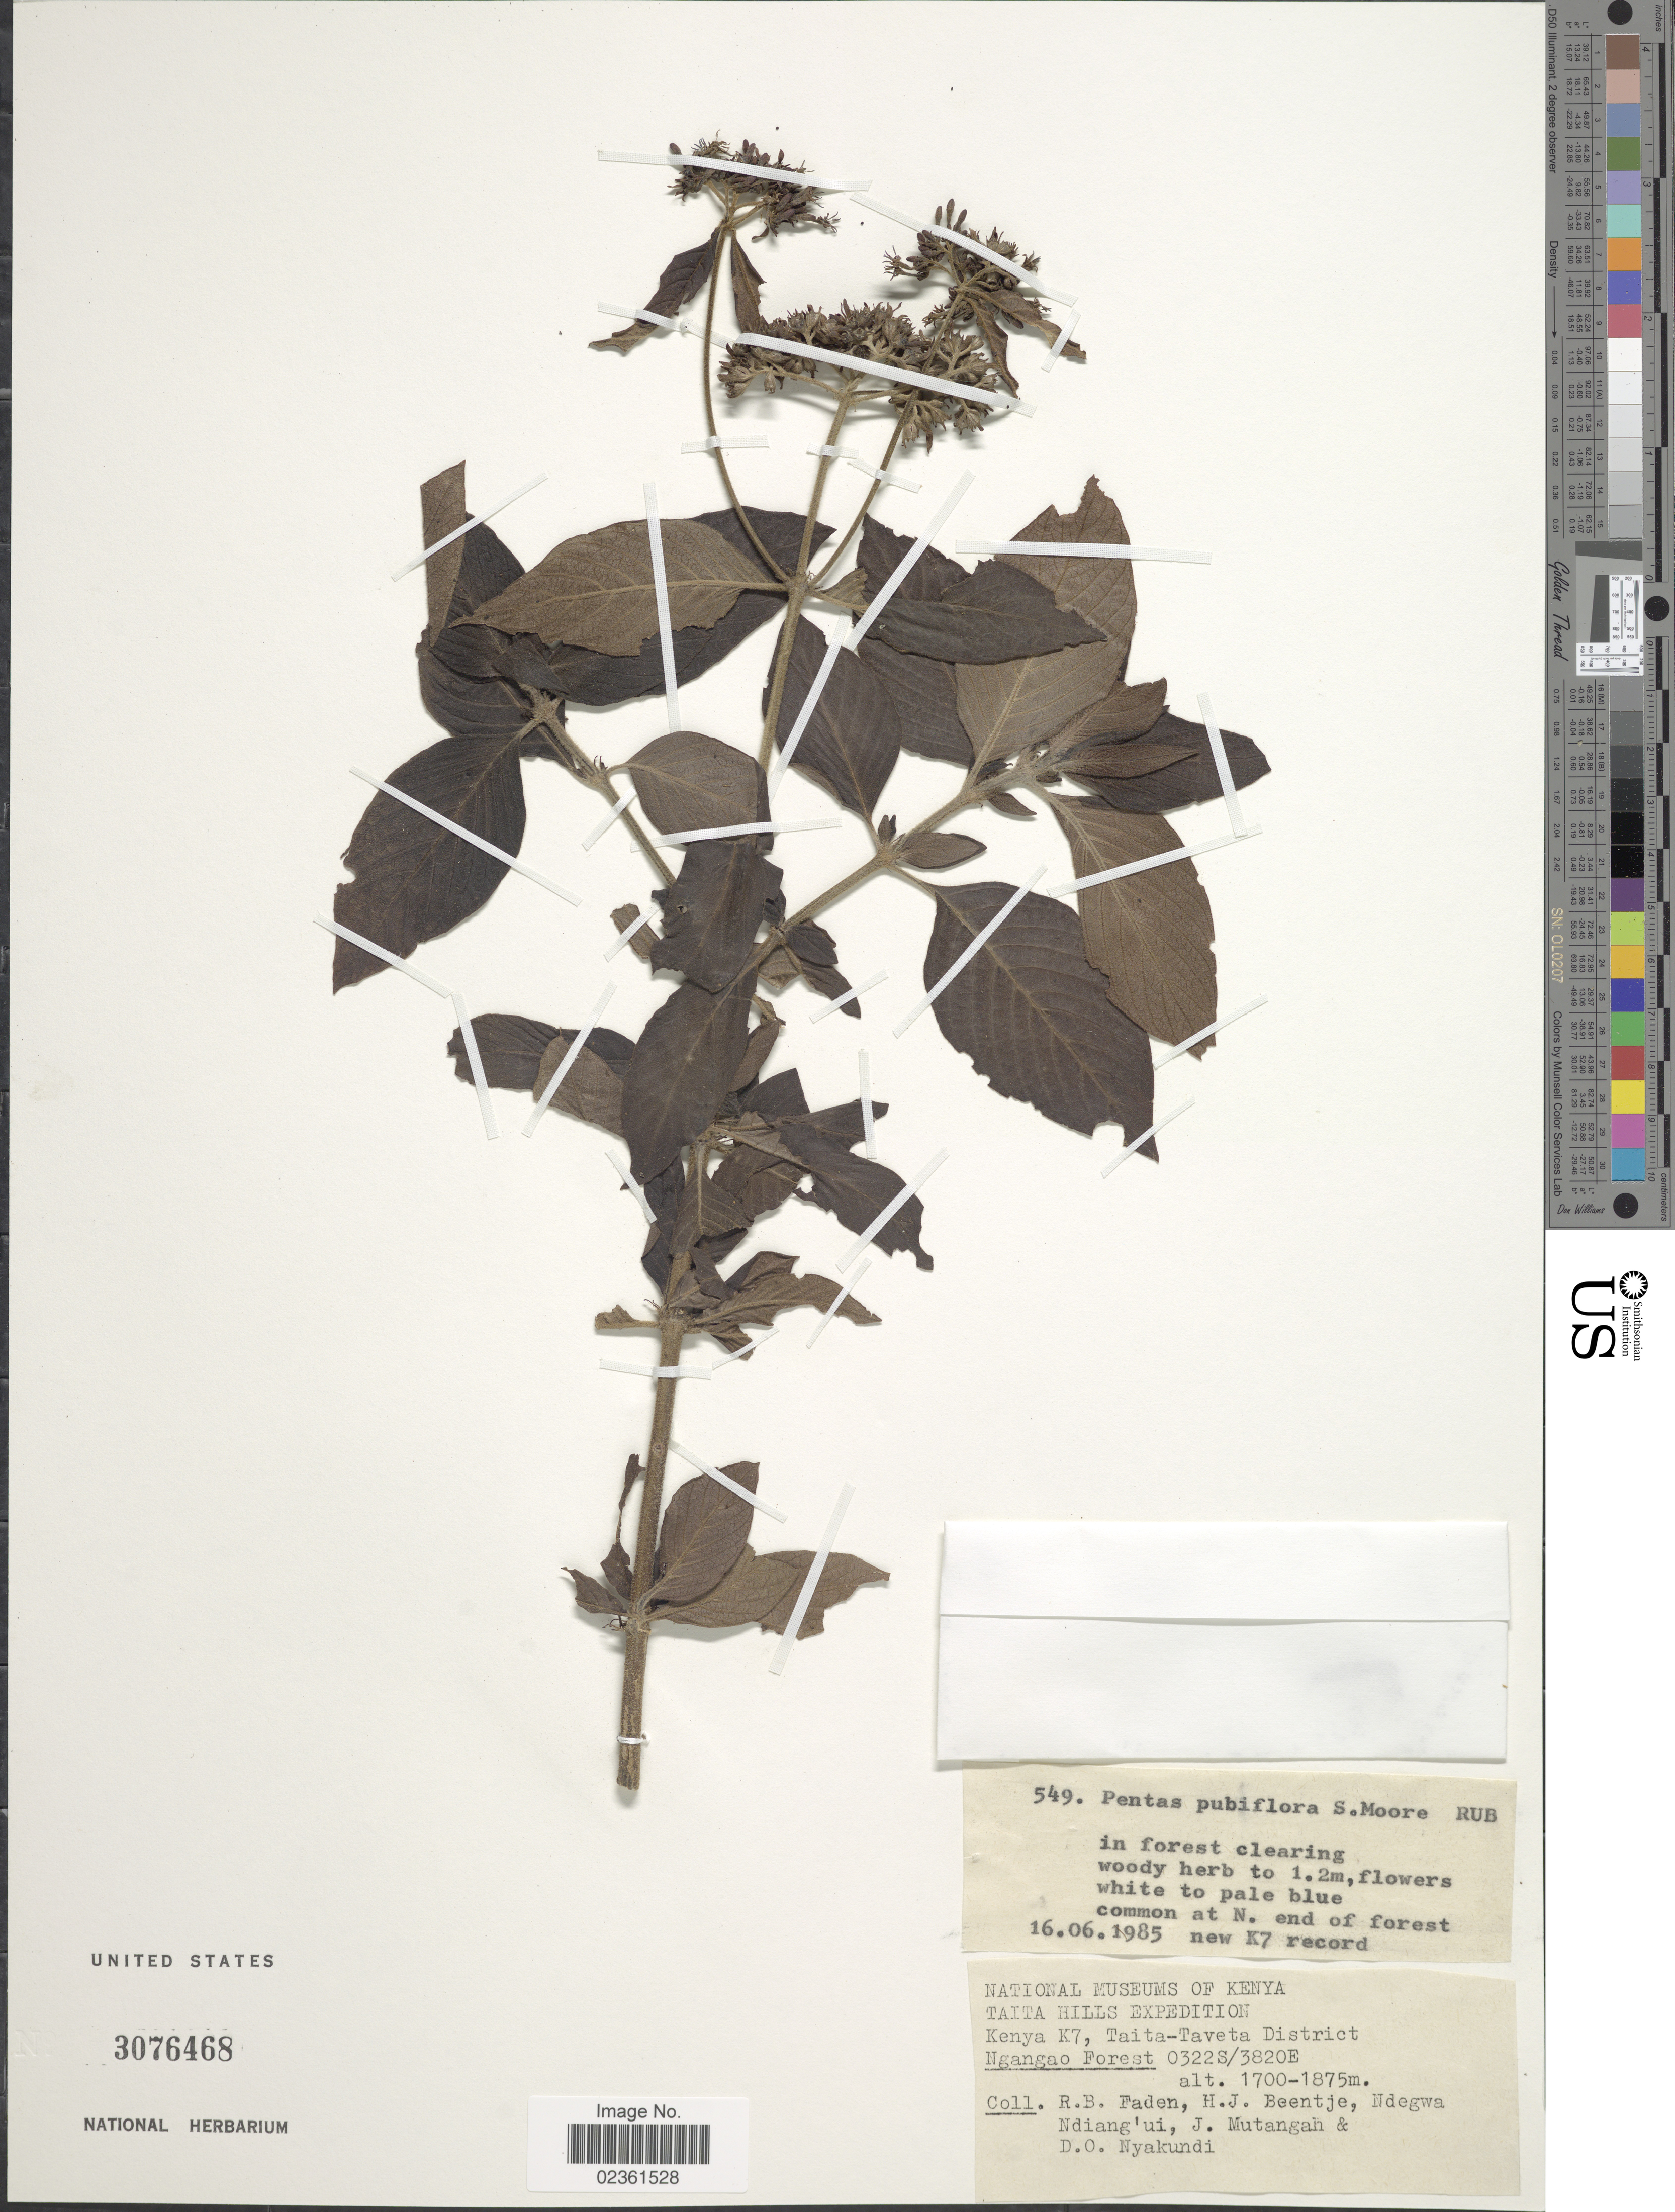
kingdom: Plantae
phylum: Tracheophyta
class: Magnoliopsida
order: Gentianales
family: Rubiaceae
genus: Pentas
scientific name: Pentas pubiflora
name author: S. Moore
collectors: R. B. Faden, H. J. Beentje, Ndegwa Ndiang'ui, J. Mutangah & D. Nyakundi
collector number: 549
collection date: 1985-06-16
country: Kenya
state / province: Taita Taveta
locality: Taita Hills, K7, Ngangao Forest, common at N. end of forest.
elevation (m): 1700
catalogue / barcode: US 3076468